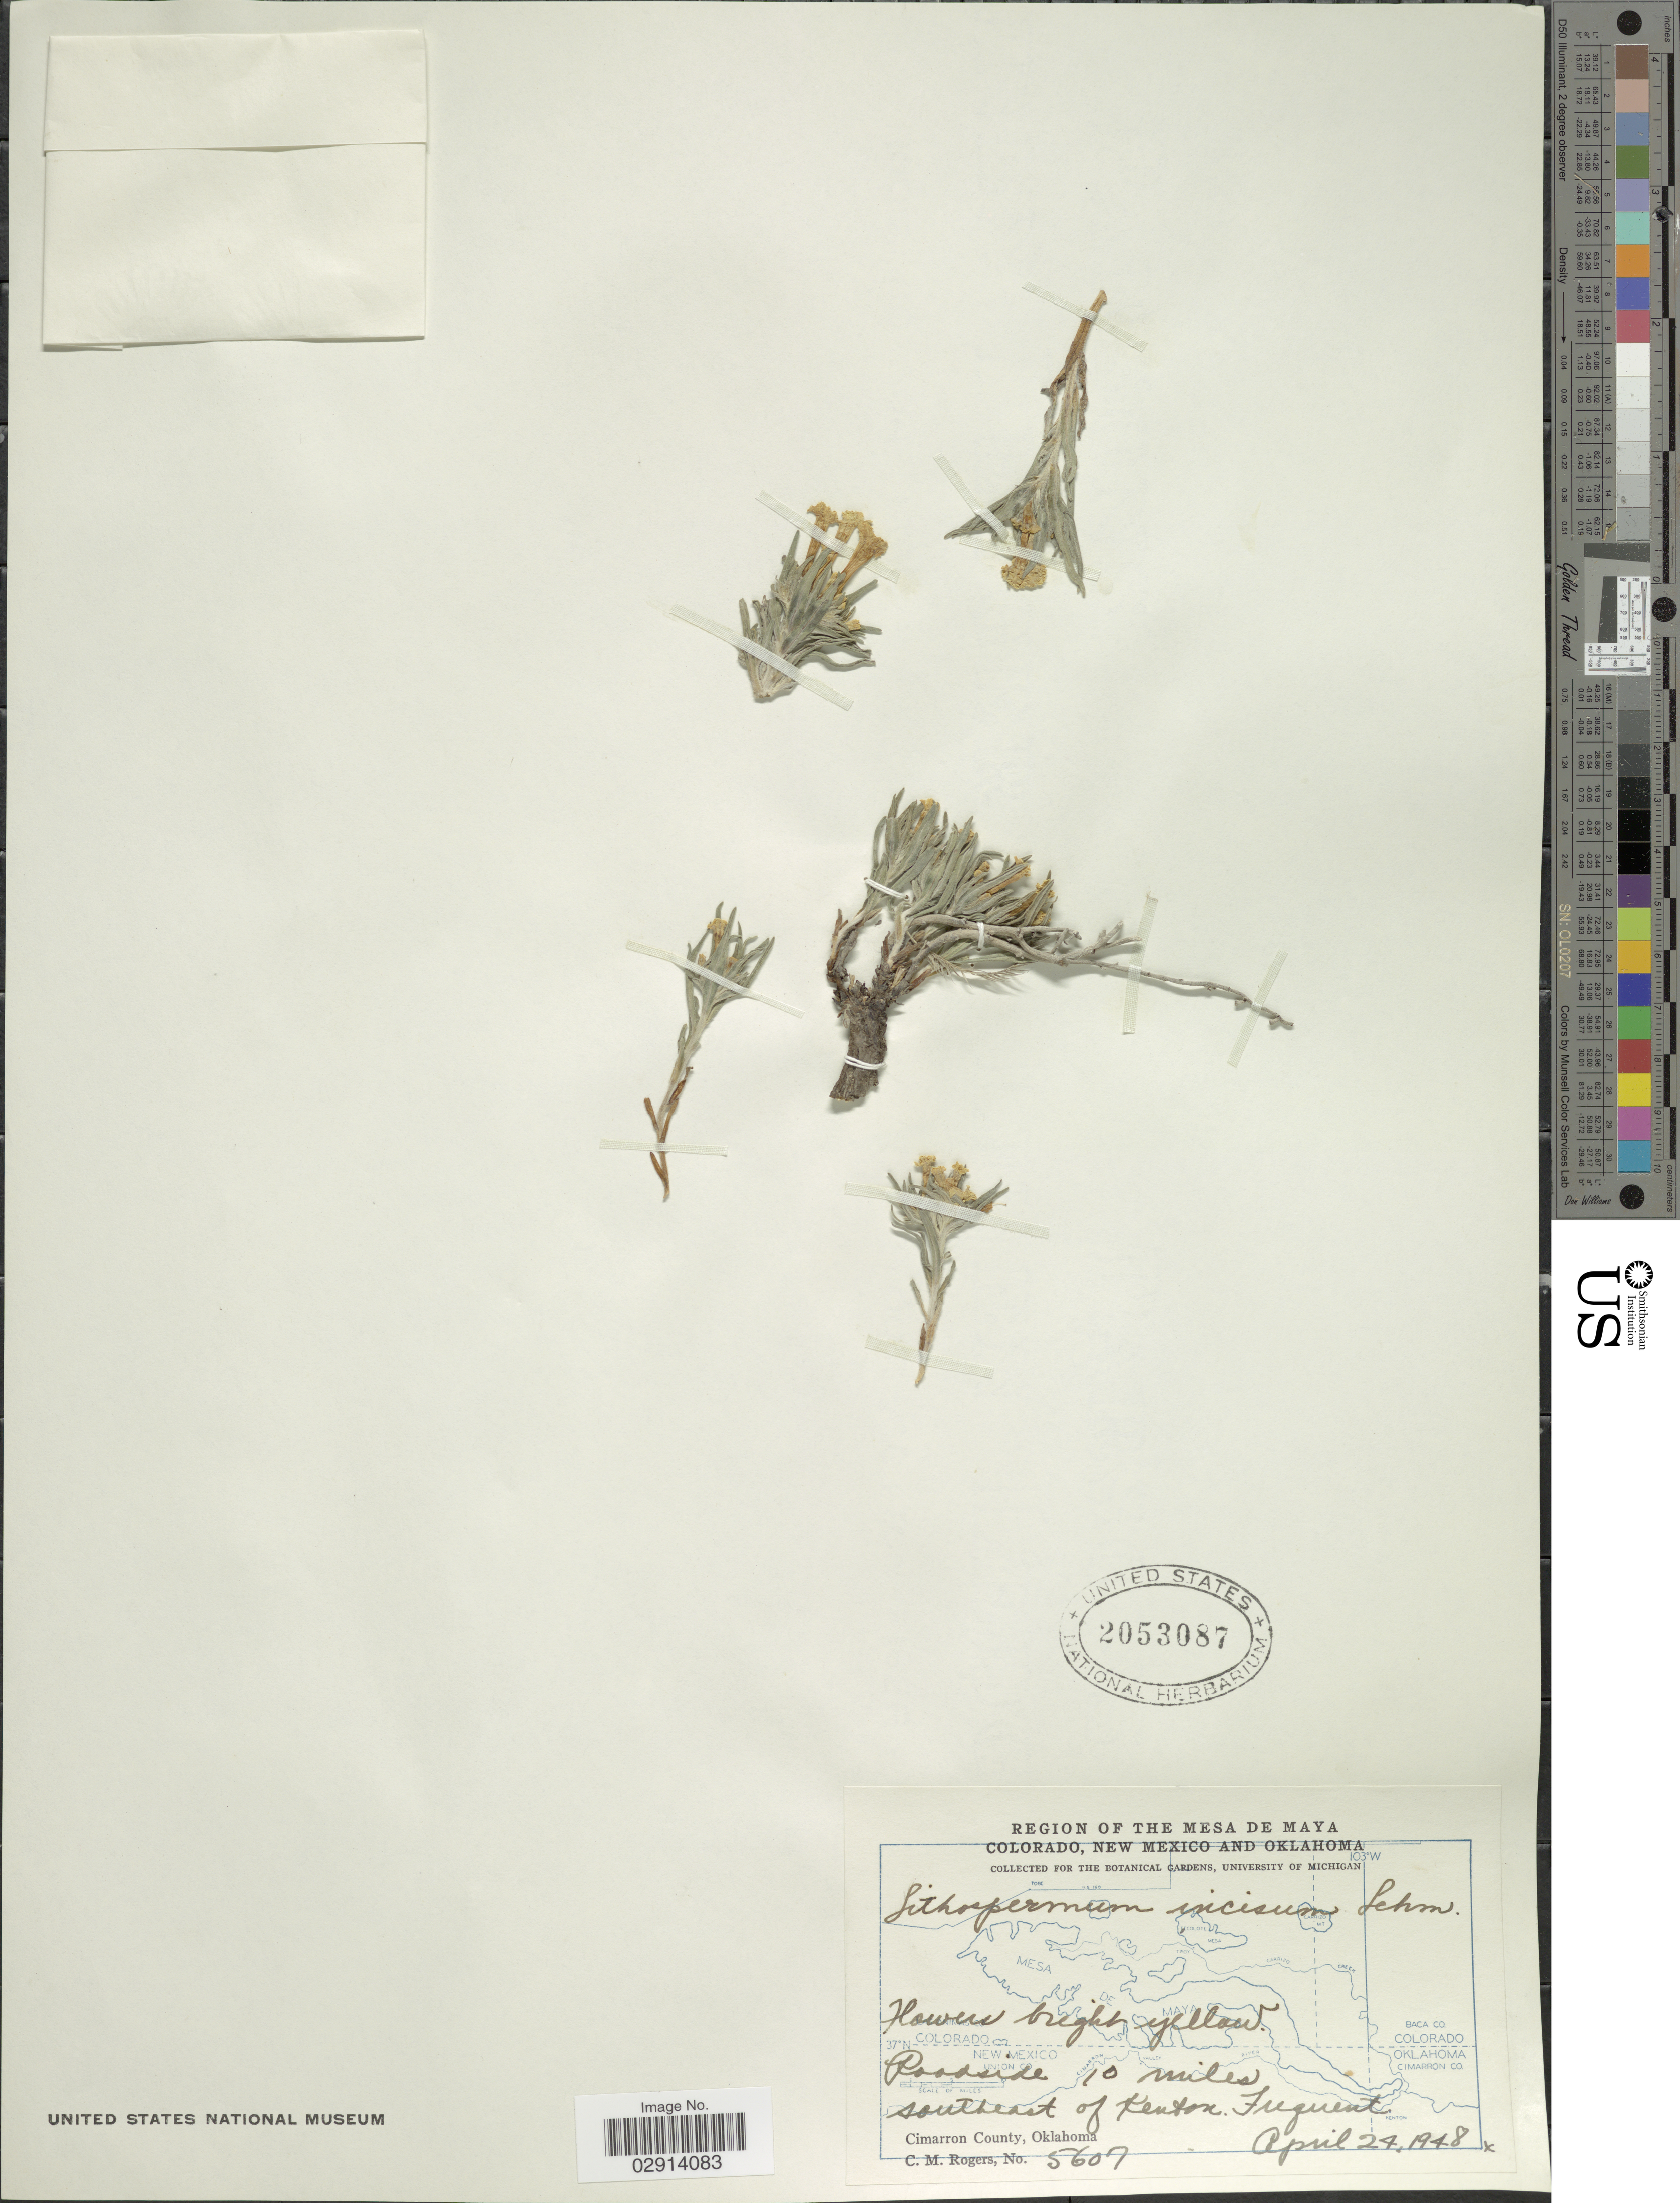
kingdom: Plantae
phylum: Tracheophyta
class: Magnoliopsida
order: Boraginales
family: Boraginaceae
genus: Lithospermum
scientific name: Lithospermum incisum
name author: Lehm.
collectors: C. M. Rogers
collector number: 5607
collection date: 1948-04-24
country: United States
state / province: Oklahoma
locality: Region of the Mesa de Maya. Roadside 10 miles southeast of Kenton. Cimarron County.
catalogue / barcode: US 2053087